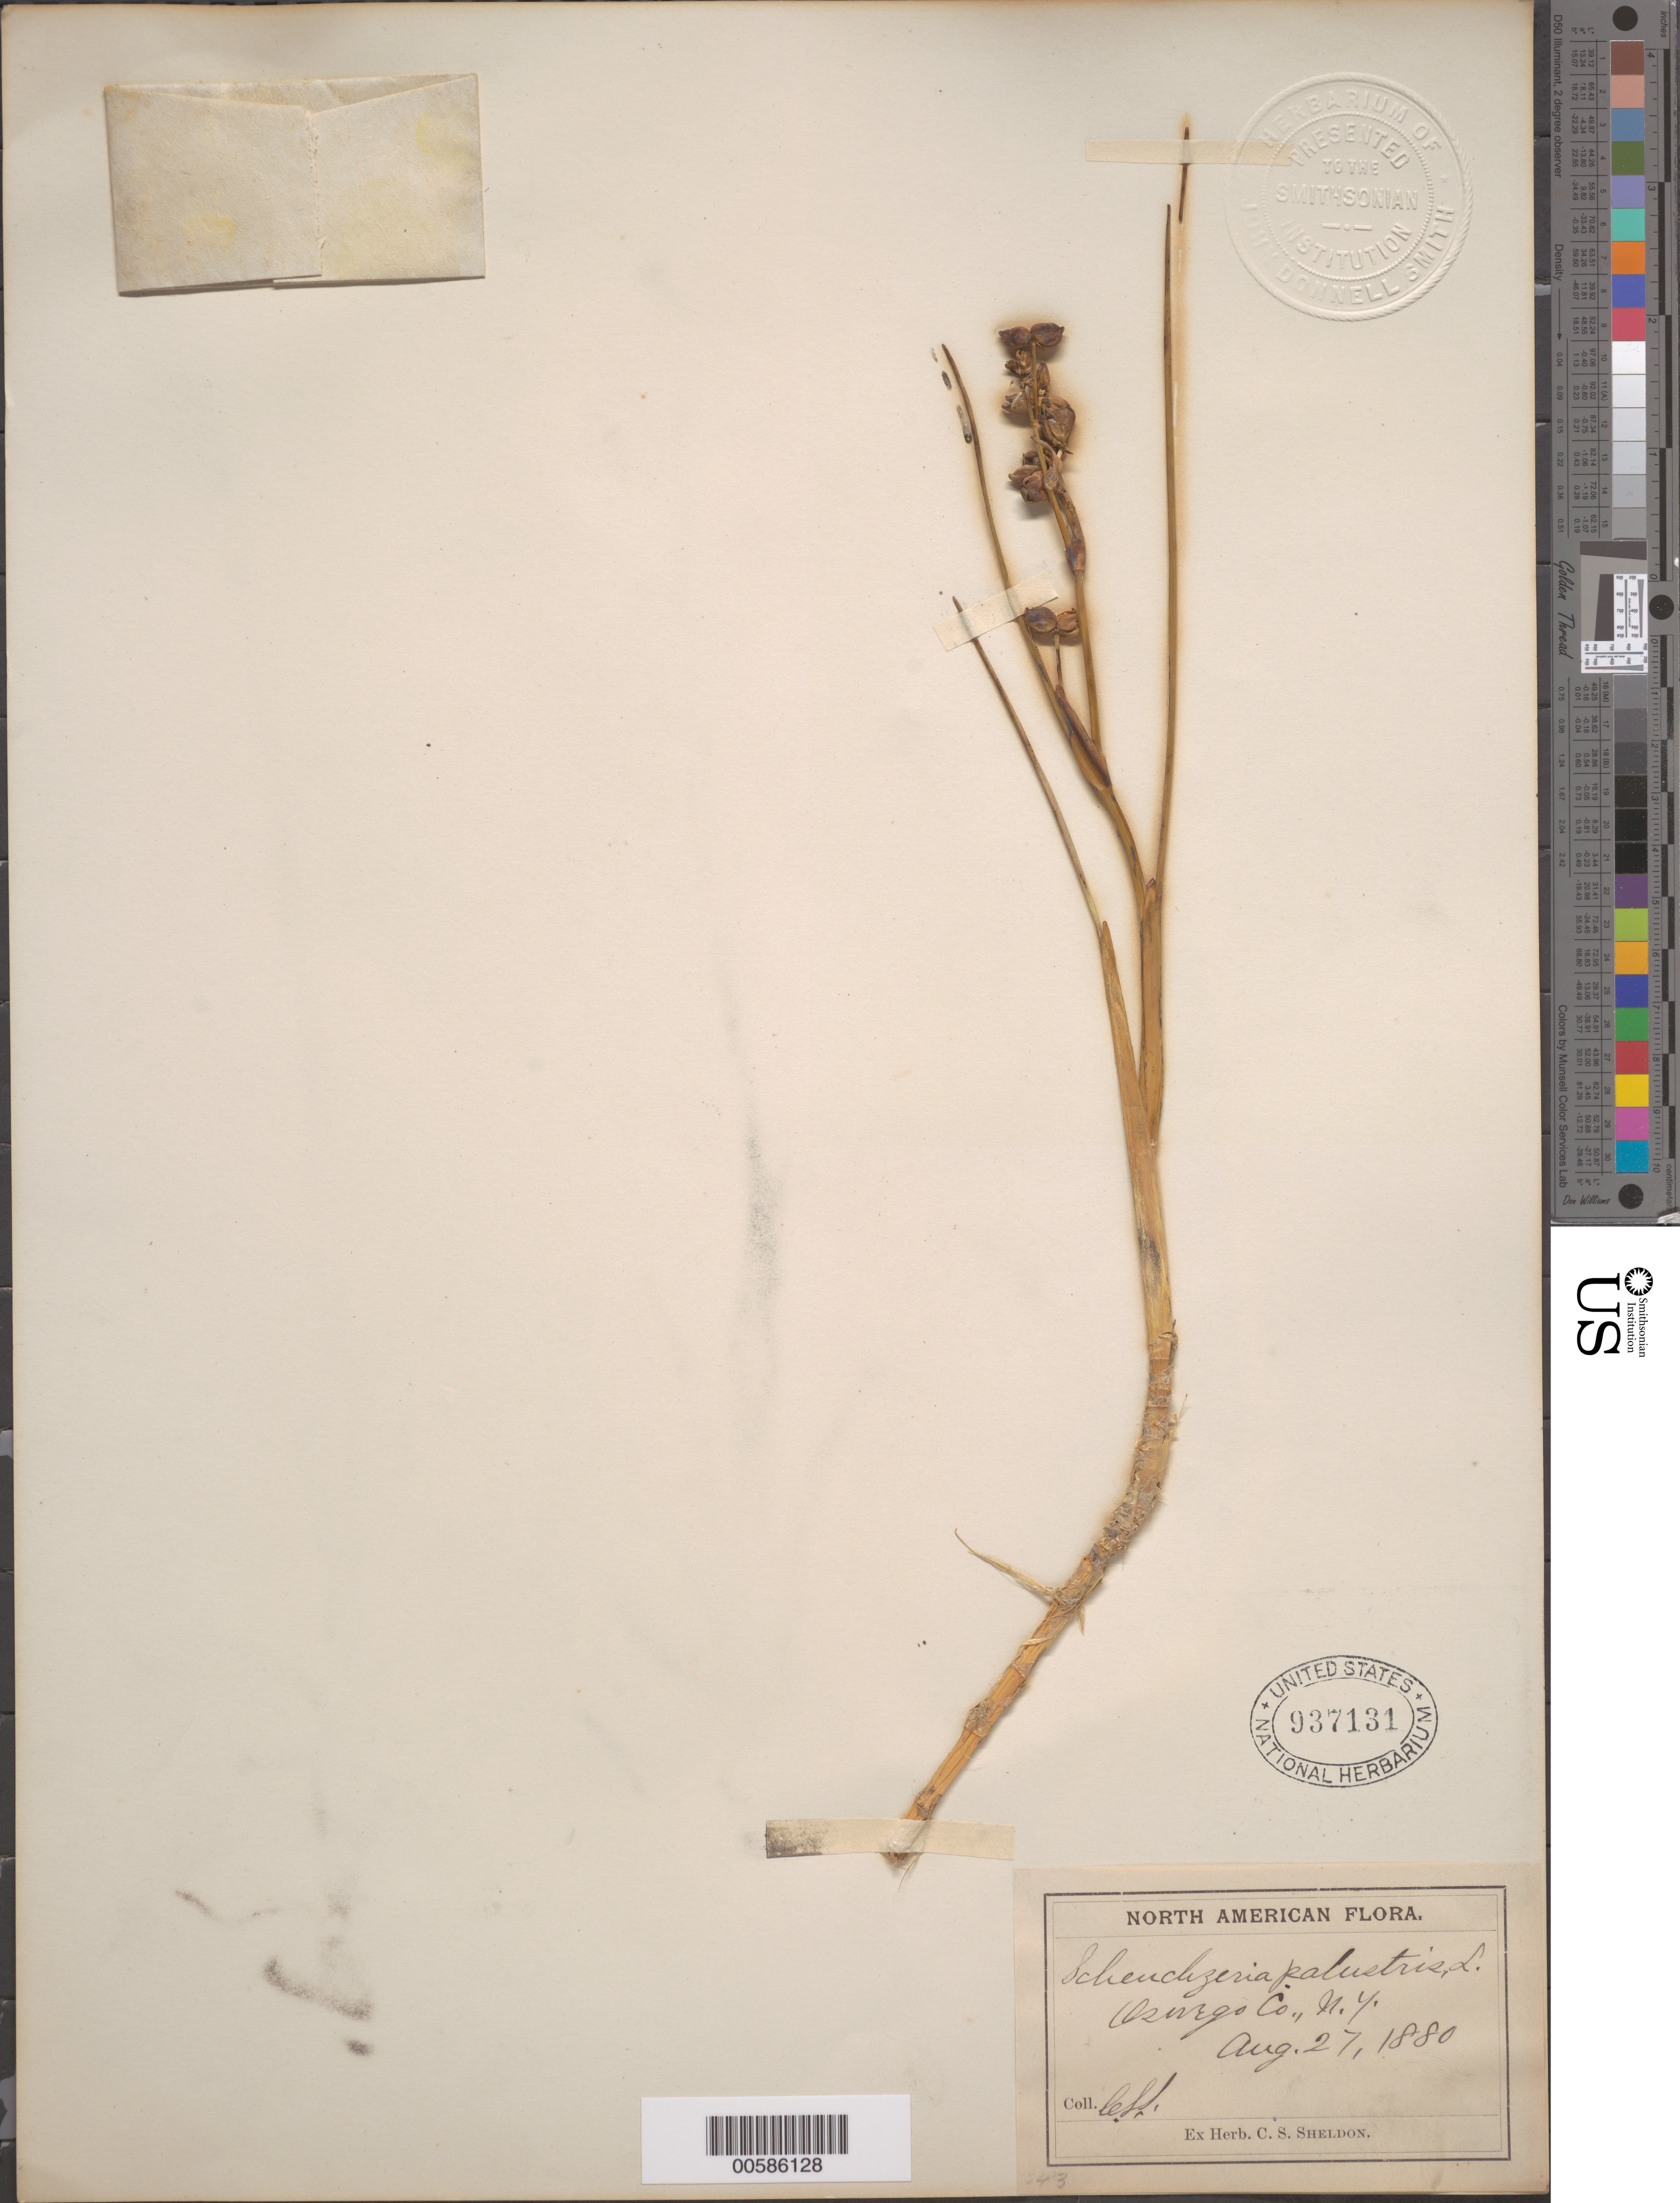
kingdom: Plantae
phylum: Tracheophyta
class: Liliopsida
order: Alismatales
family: Scheuchzeriaceae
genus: Scheuchzeria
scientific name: Scheuchzeria palustris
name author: L.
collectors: C. S. Sheldon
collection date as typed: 27 Aug 1880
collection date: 1880-08-27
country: United States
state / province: New York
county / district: Oswego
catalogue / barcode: US 937131